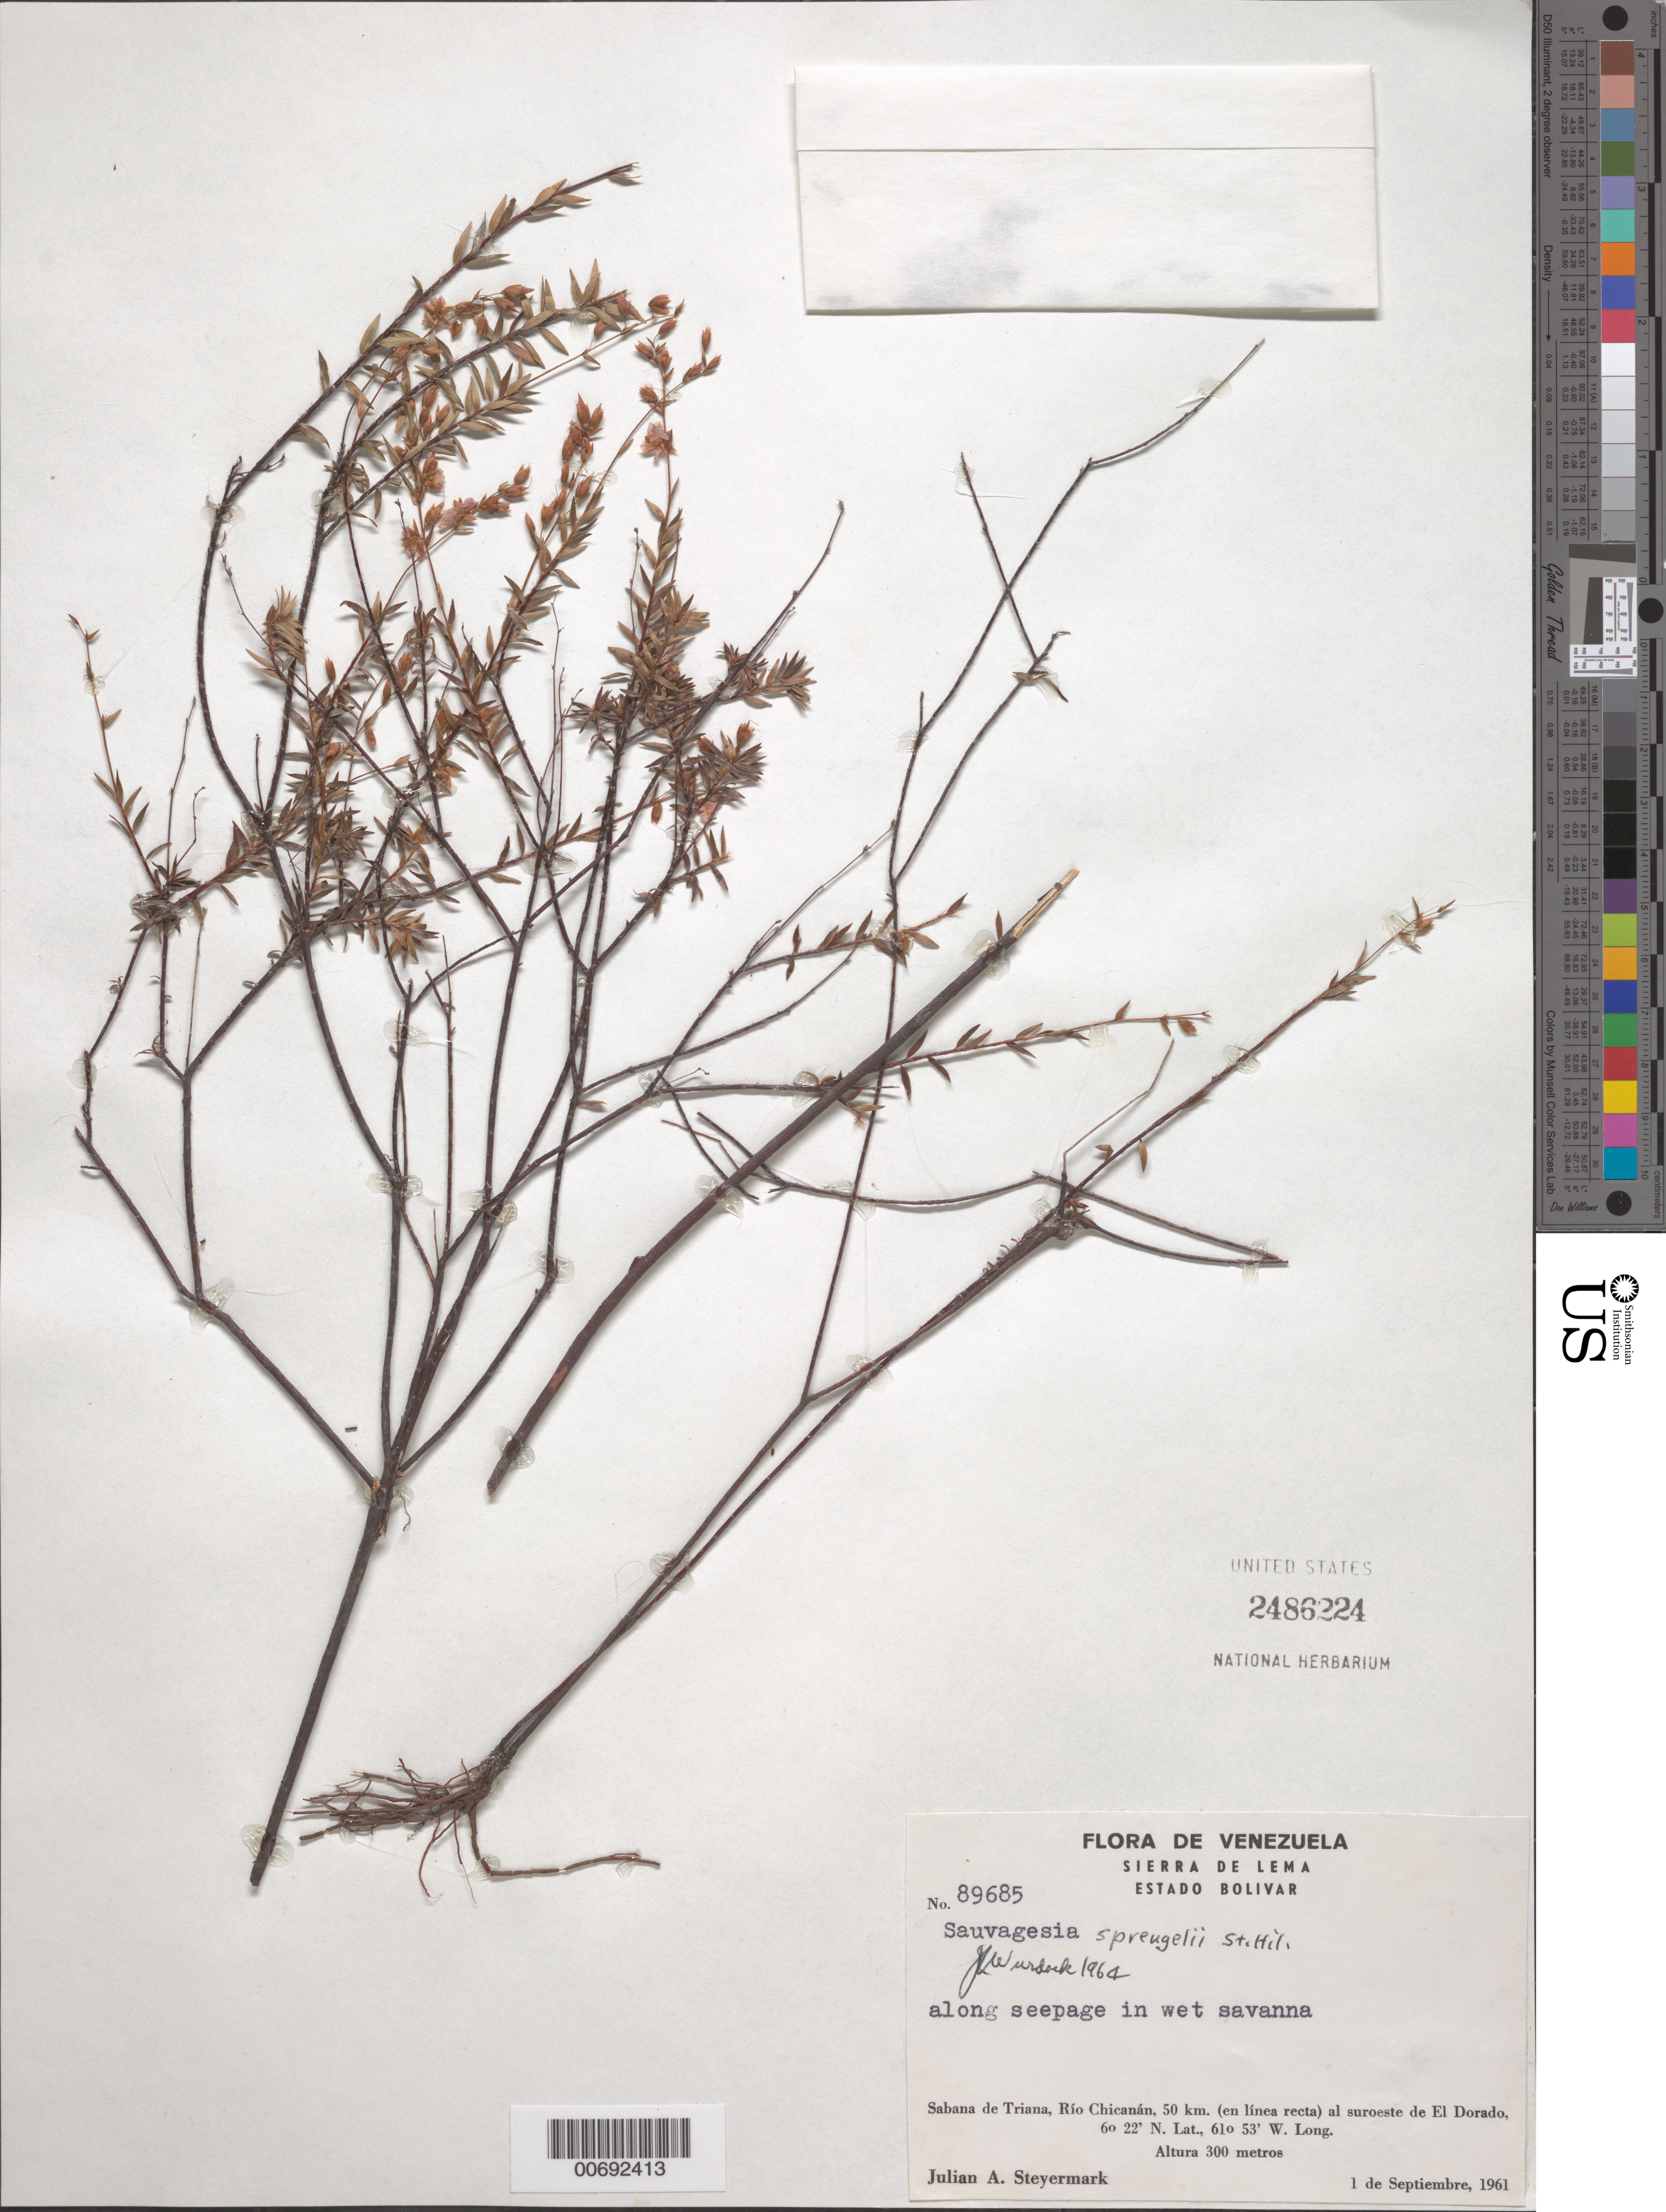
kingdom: Plantae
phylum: Tracheophyta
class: Magnoliopsida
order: Malpighiales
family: Ochnaceae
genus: Sauvagesia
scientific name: Sauvagesia sprengelii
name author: A. St.-Hil.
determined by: Wurdack, John J., (US), US (UNITED STATES)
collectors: J. Steyermark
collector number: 89685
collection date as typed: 1-Sep-61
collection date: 1961-09-01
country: Venezuela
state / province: Bolívar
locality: Sabana de Triana, Río Chicanán, 50 km (in línea recta) al SW de El Dorado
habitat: Along seepage in wet savanna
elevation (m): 300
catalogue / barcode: US 2486224